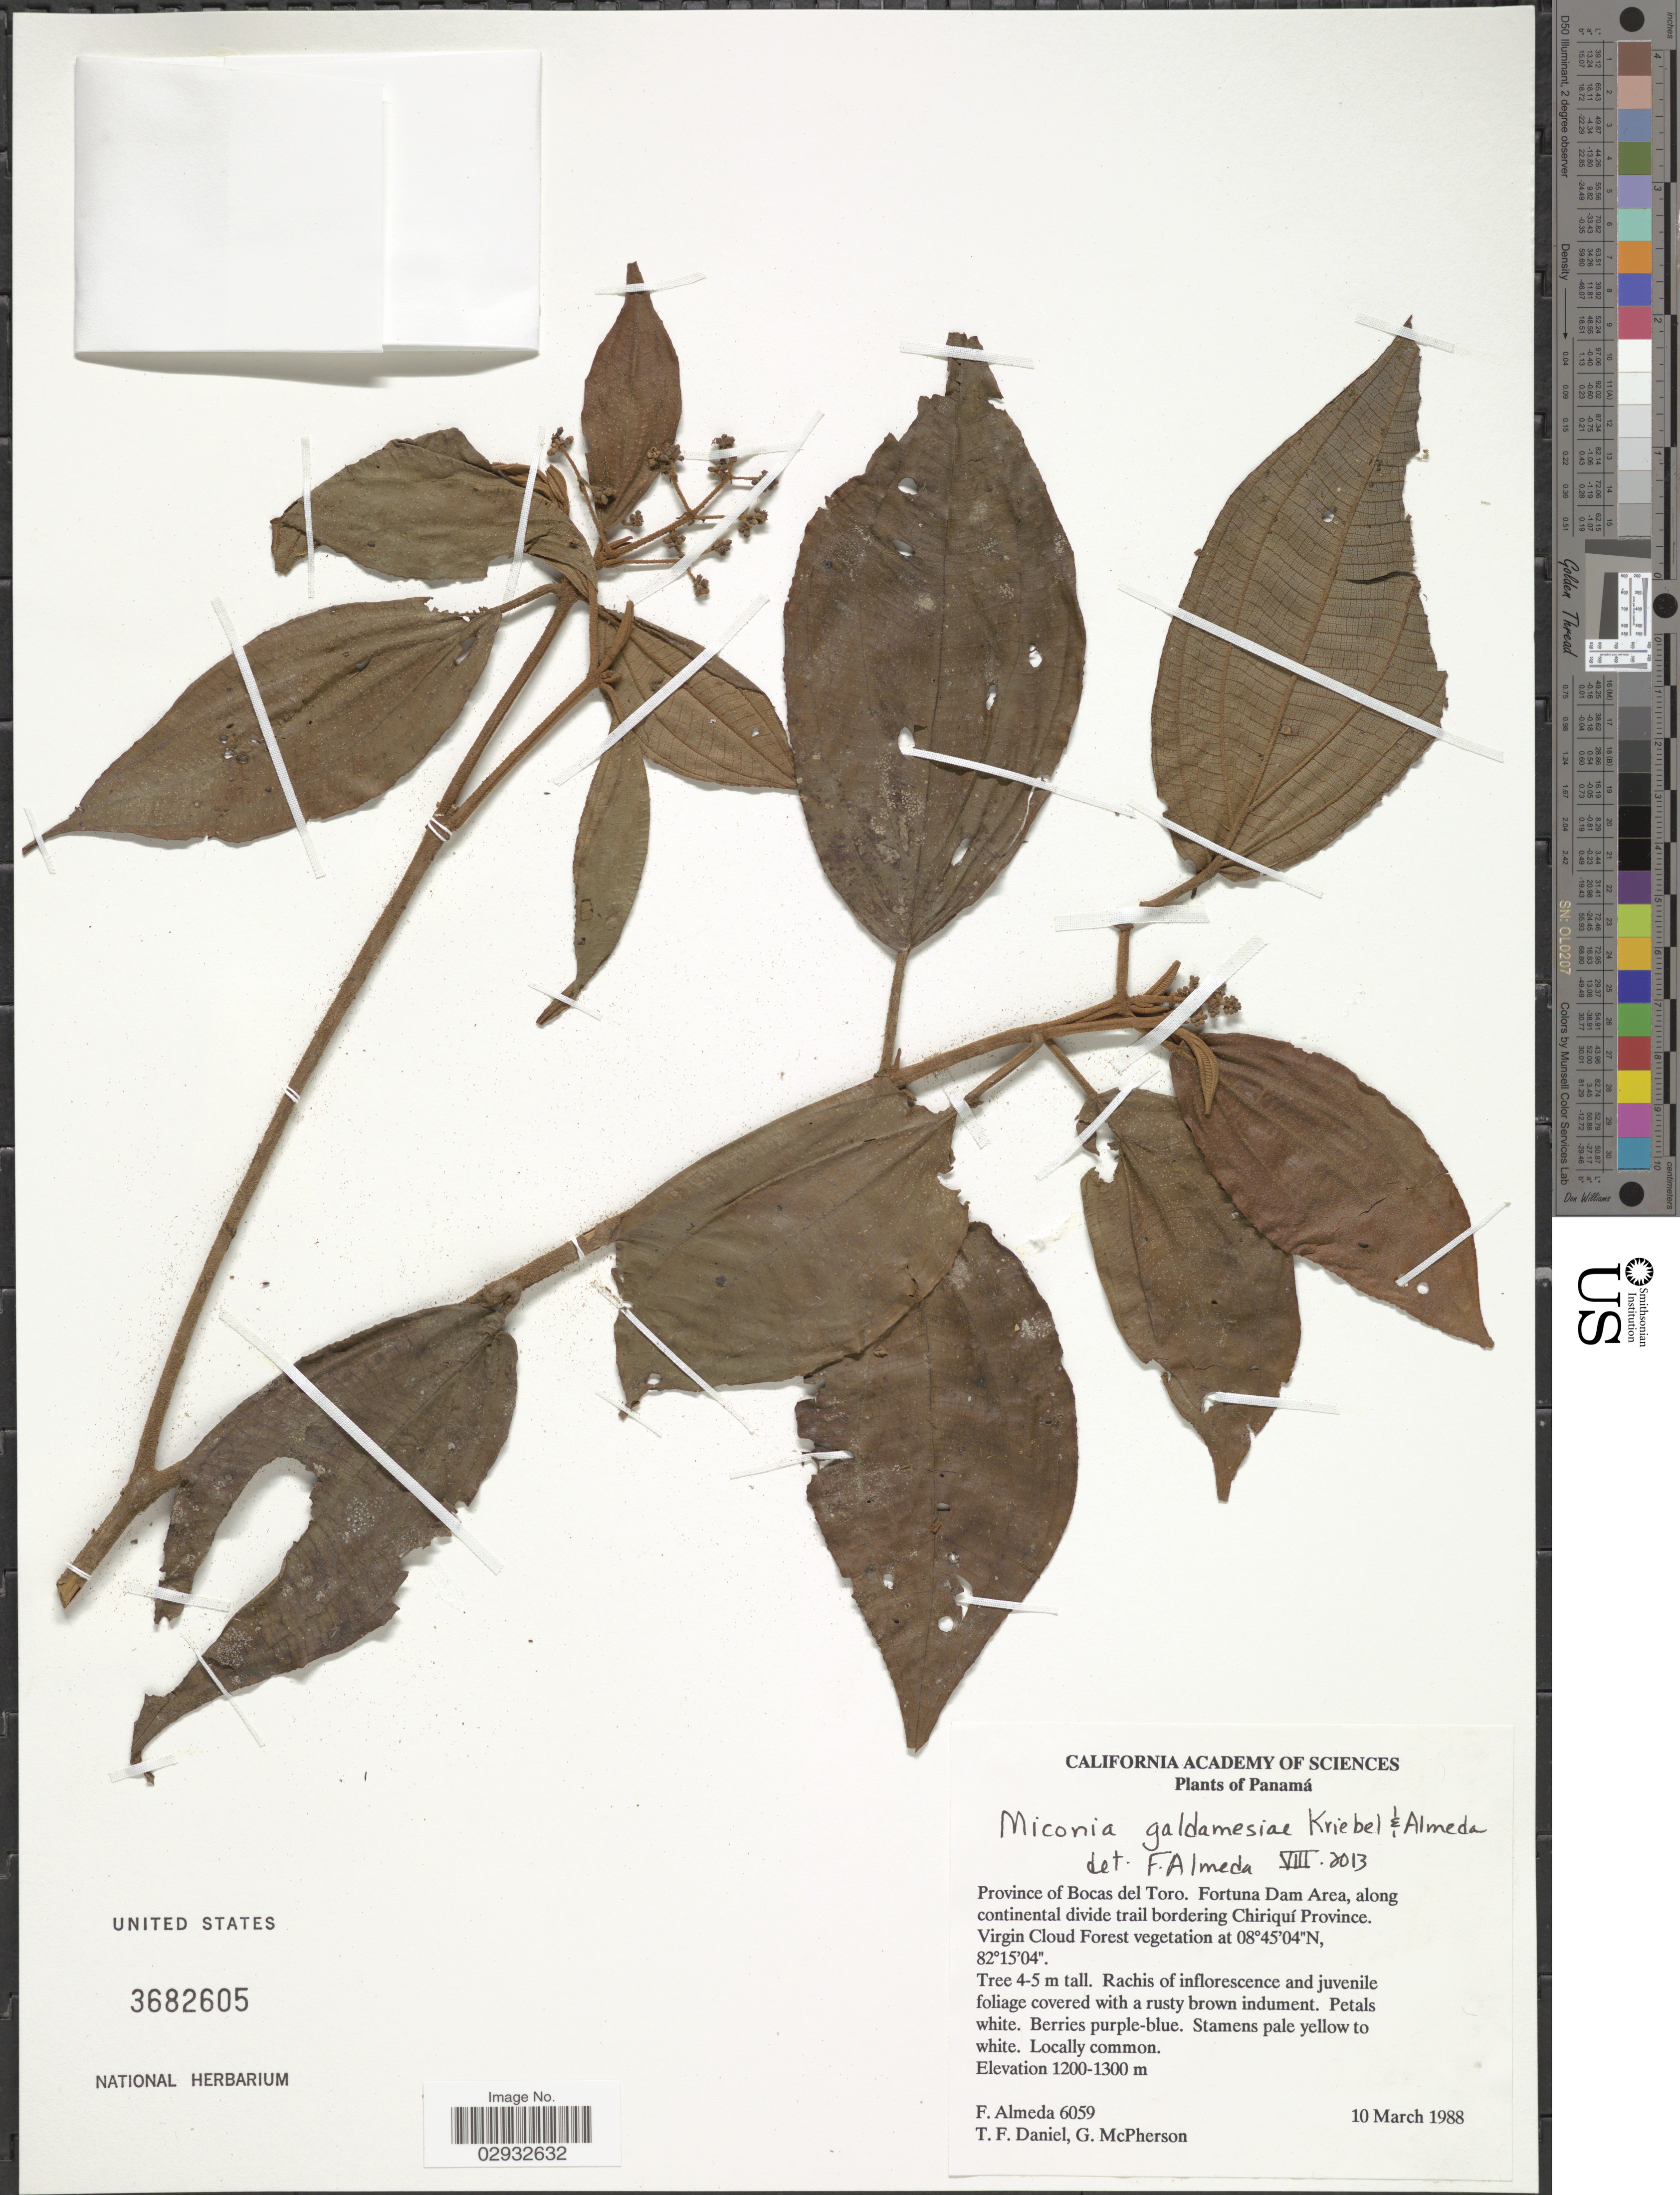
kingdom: Plantae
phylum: Tracheophyta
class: Magnoliopsida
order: Myrtales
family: Melastomataceae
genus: Miconia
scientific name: Miconia galdamesiae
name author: Kriebel & Almeda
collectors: F. Almeda, T. F. Daniel & G. McPherson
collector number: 6059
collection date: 1988-03-10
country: Panama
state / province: Bocas del Toro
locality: Fortuna Dam Area, along continental divide trail bordering Chiriquí Province. Virgin Cloud Forest.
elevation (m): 1200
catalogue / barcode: US 3682605